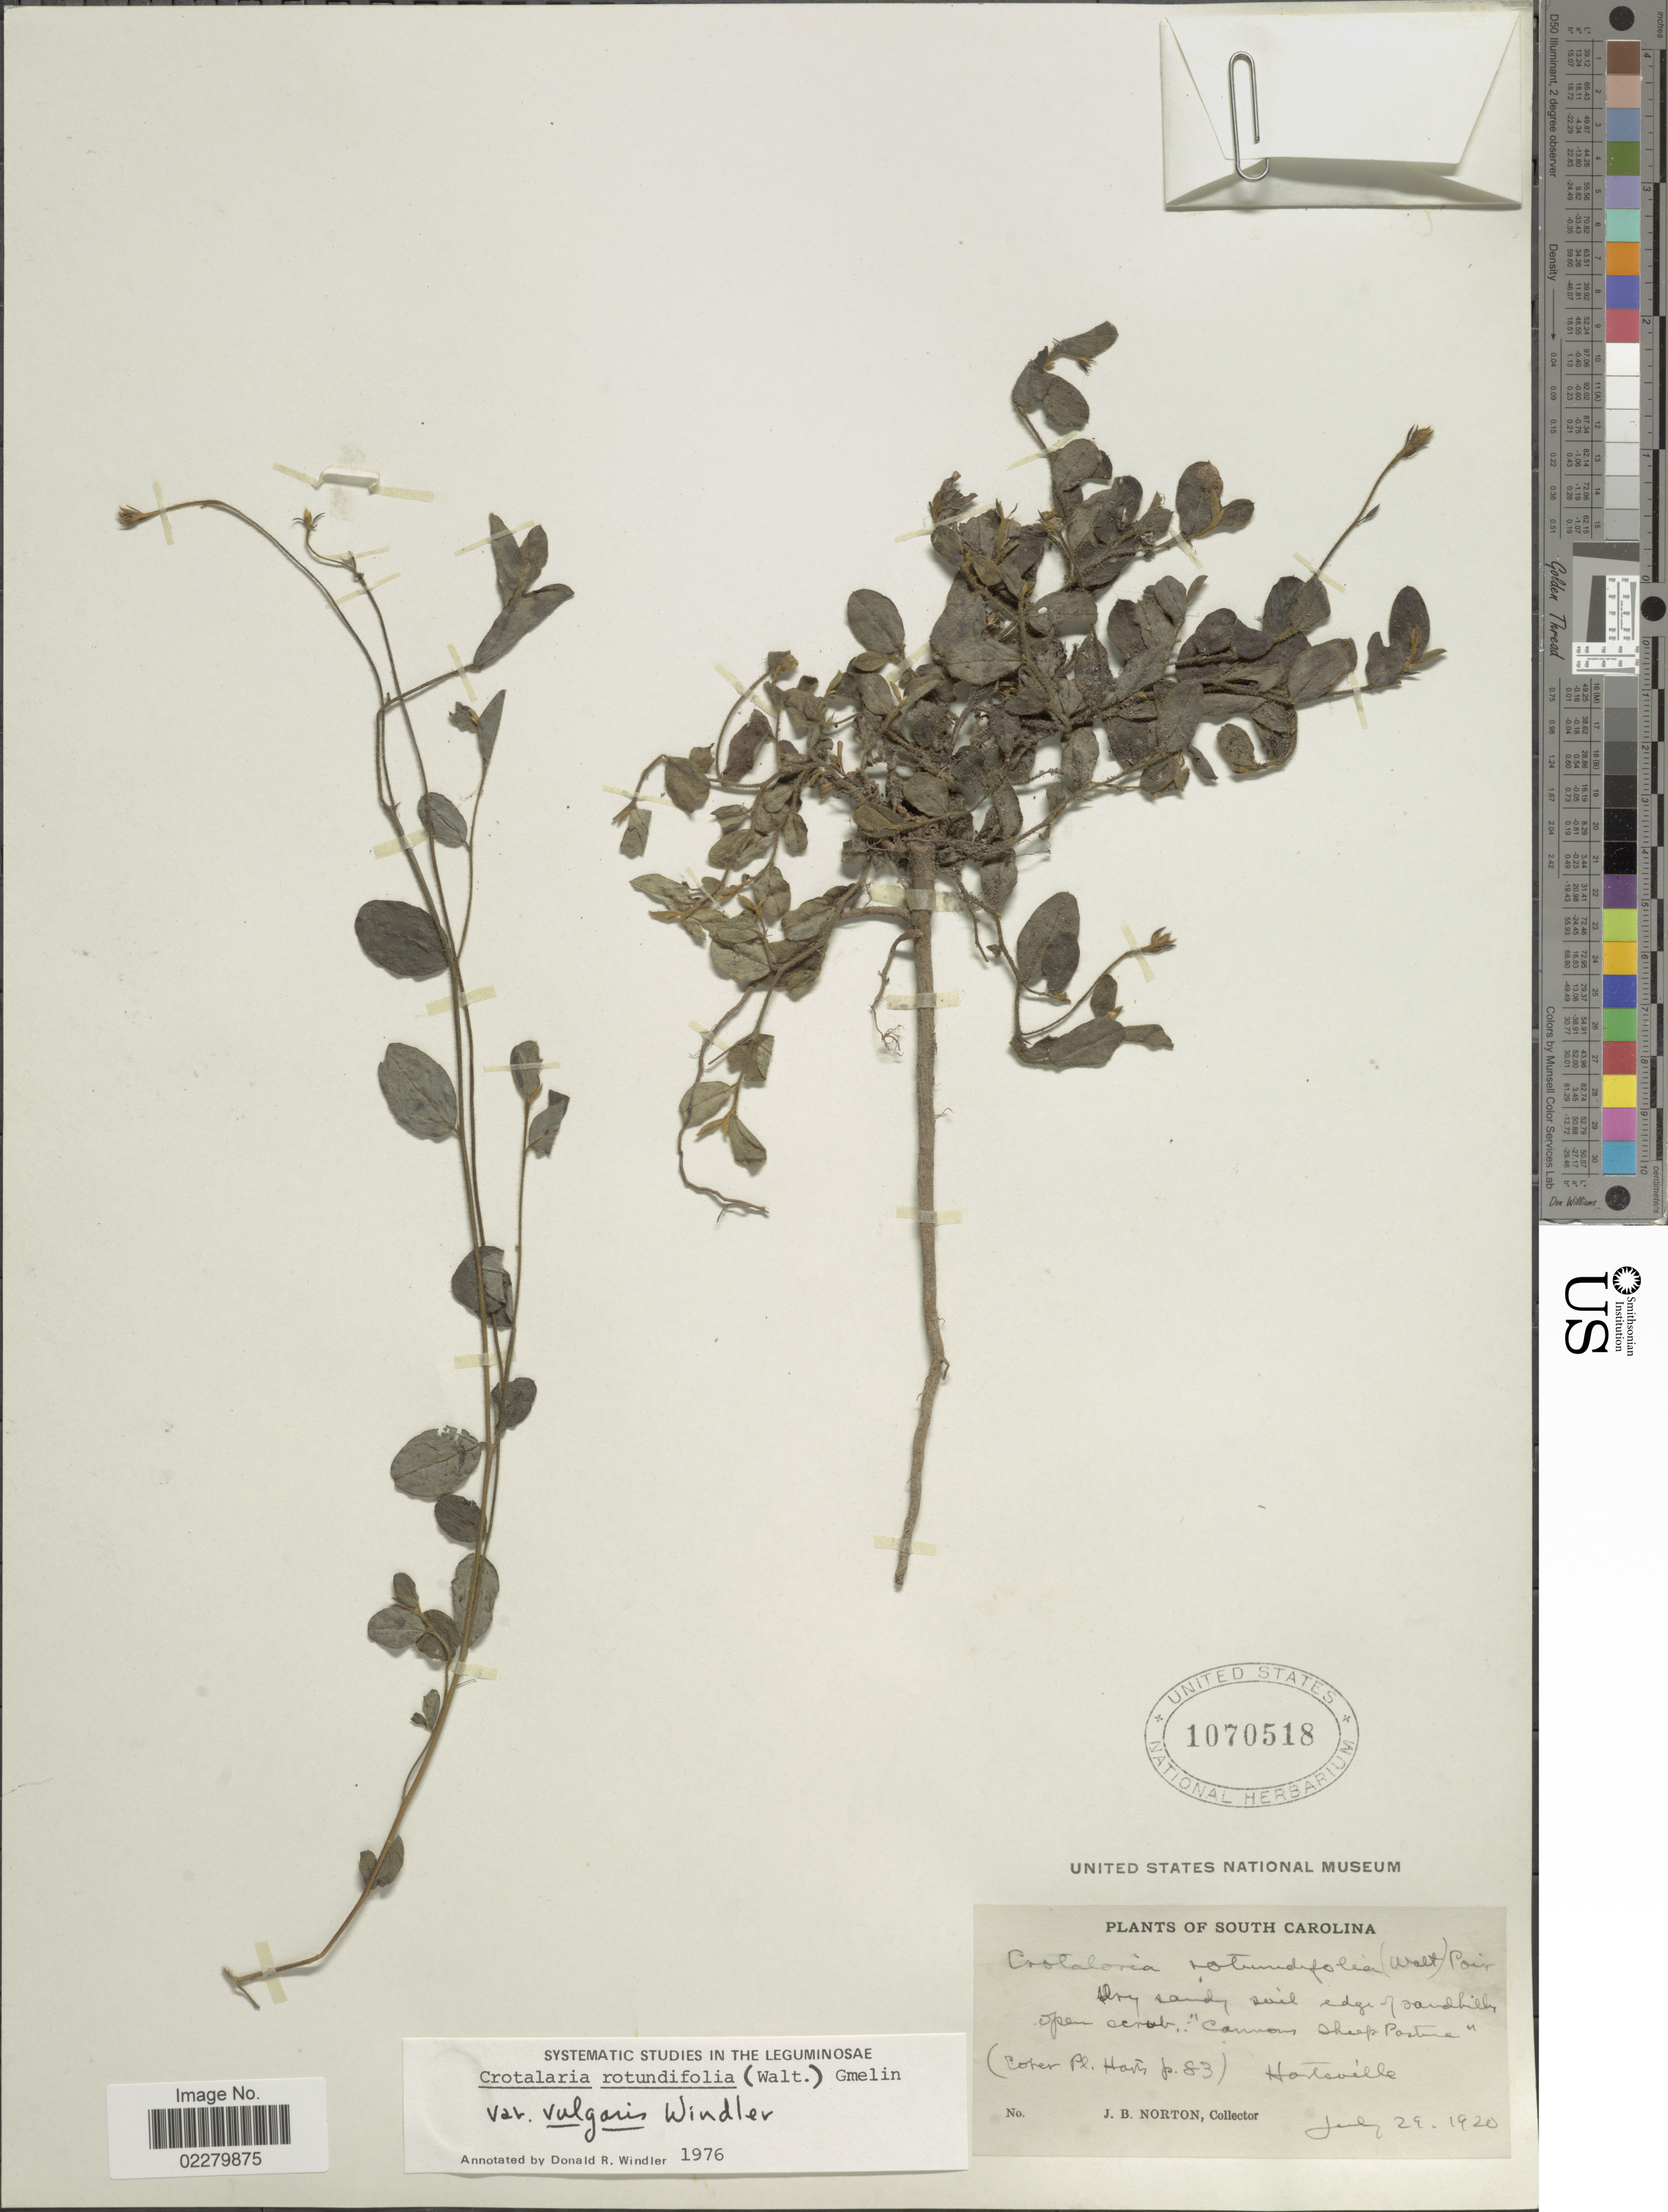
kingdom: Plantae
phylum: Tracheophyta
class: Magnoliopsida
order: Fabales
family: Fabaceae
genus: Crotalaria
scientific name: Crotalaria rotundifolia var. vulgaris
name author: Windler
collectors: J. B. Norton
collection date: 1920-07-29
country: United States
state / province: South Carolina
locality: Hortsville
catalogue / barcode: US 1070518